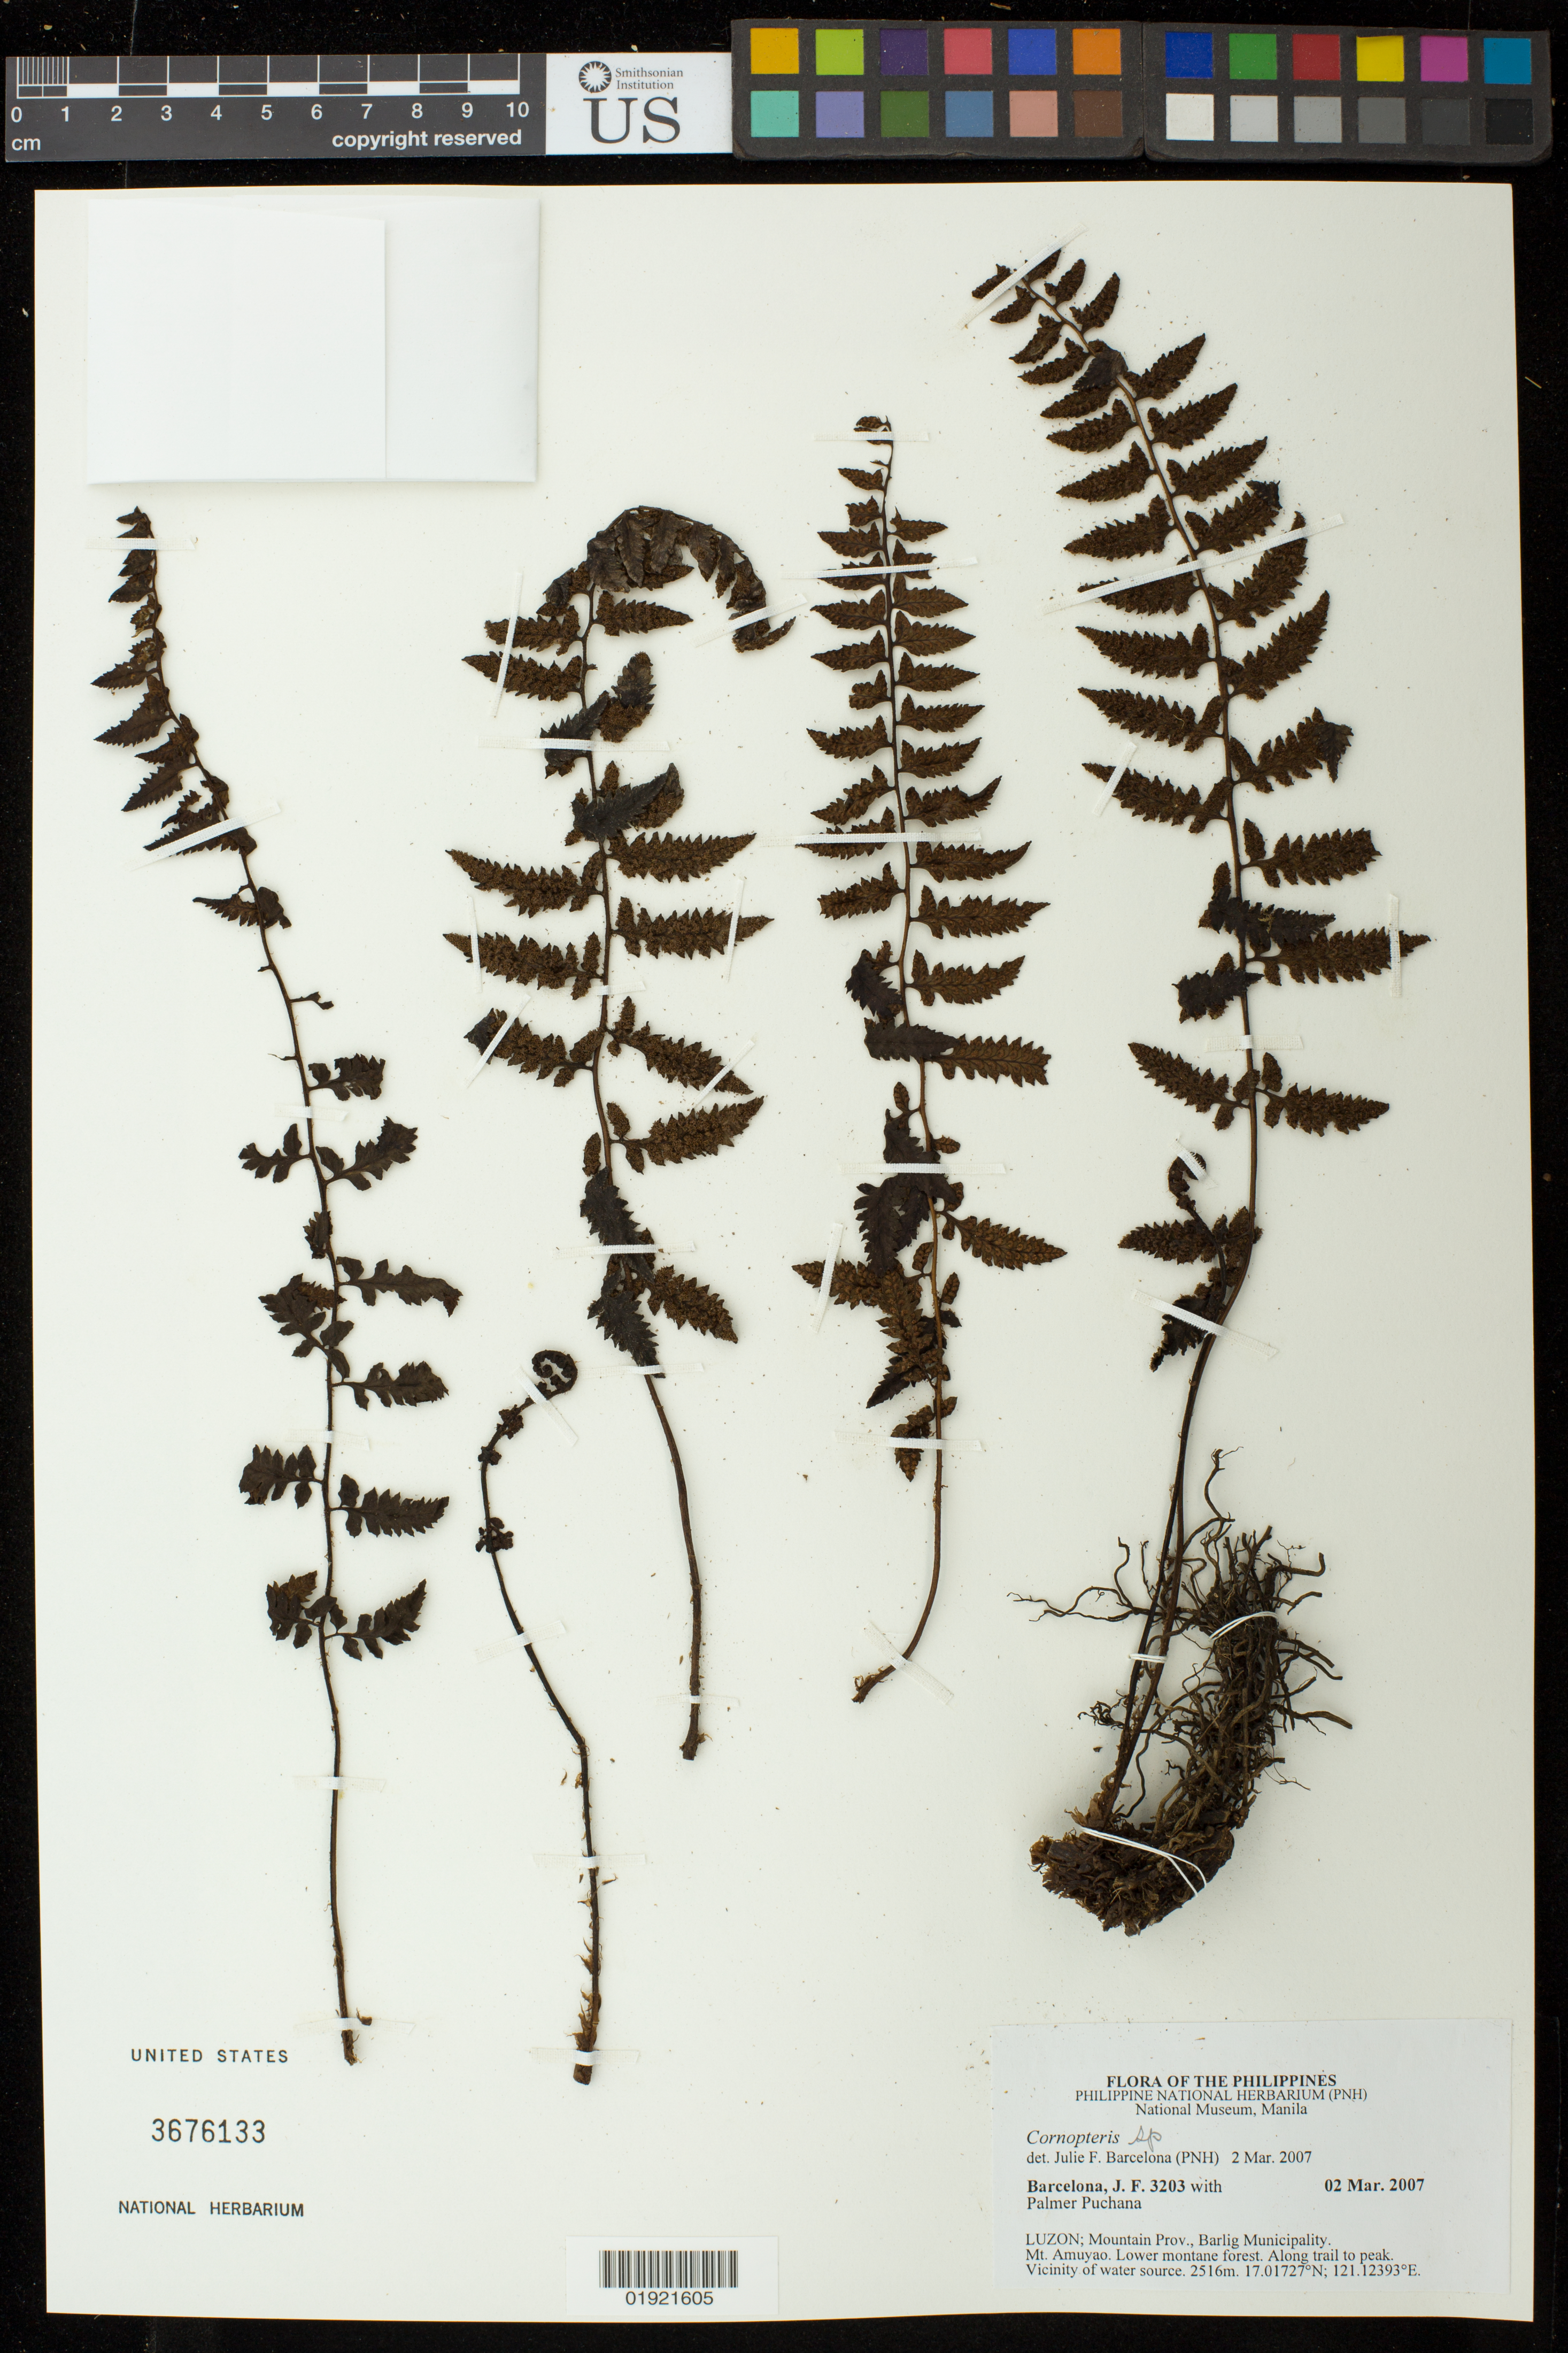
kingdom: Plantae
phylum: Tracheophyta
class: Polypodiopsida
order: Polypodiales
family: Athyriaceae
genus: Cornopteris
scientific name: Cornopteris sp.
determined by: Barcelona, J. F.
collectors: J. F. Barcelona & P. Puchana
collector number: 3203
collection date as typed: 02 Mar. 2007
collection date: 2007-03-02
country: Philippines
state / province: Cordillera (Administrative Region)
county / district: Mountain province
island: Luzon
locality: Barlig Municipality. Mt. Amuyao. along trail to peak. vicinity of water source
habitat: Lower montane forest.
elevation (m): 2516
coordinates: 17.01727 degrees N, 121.12393 degrees E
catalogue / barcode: US 3676133